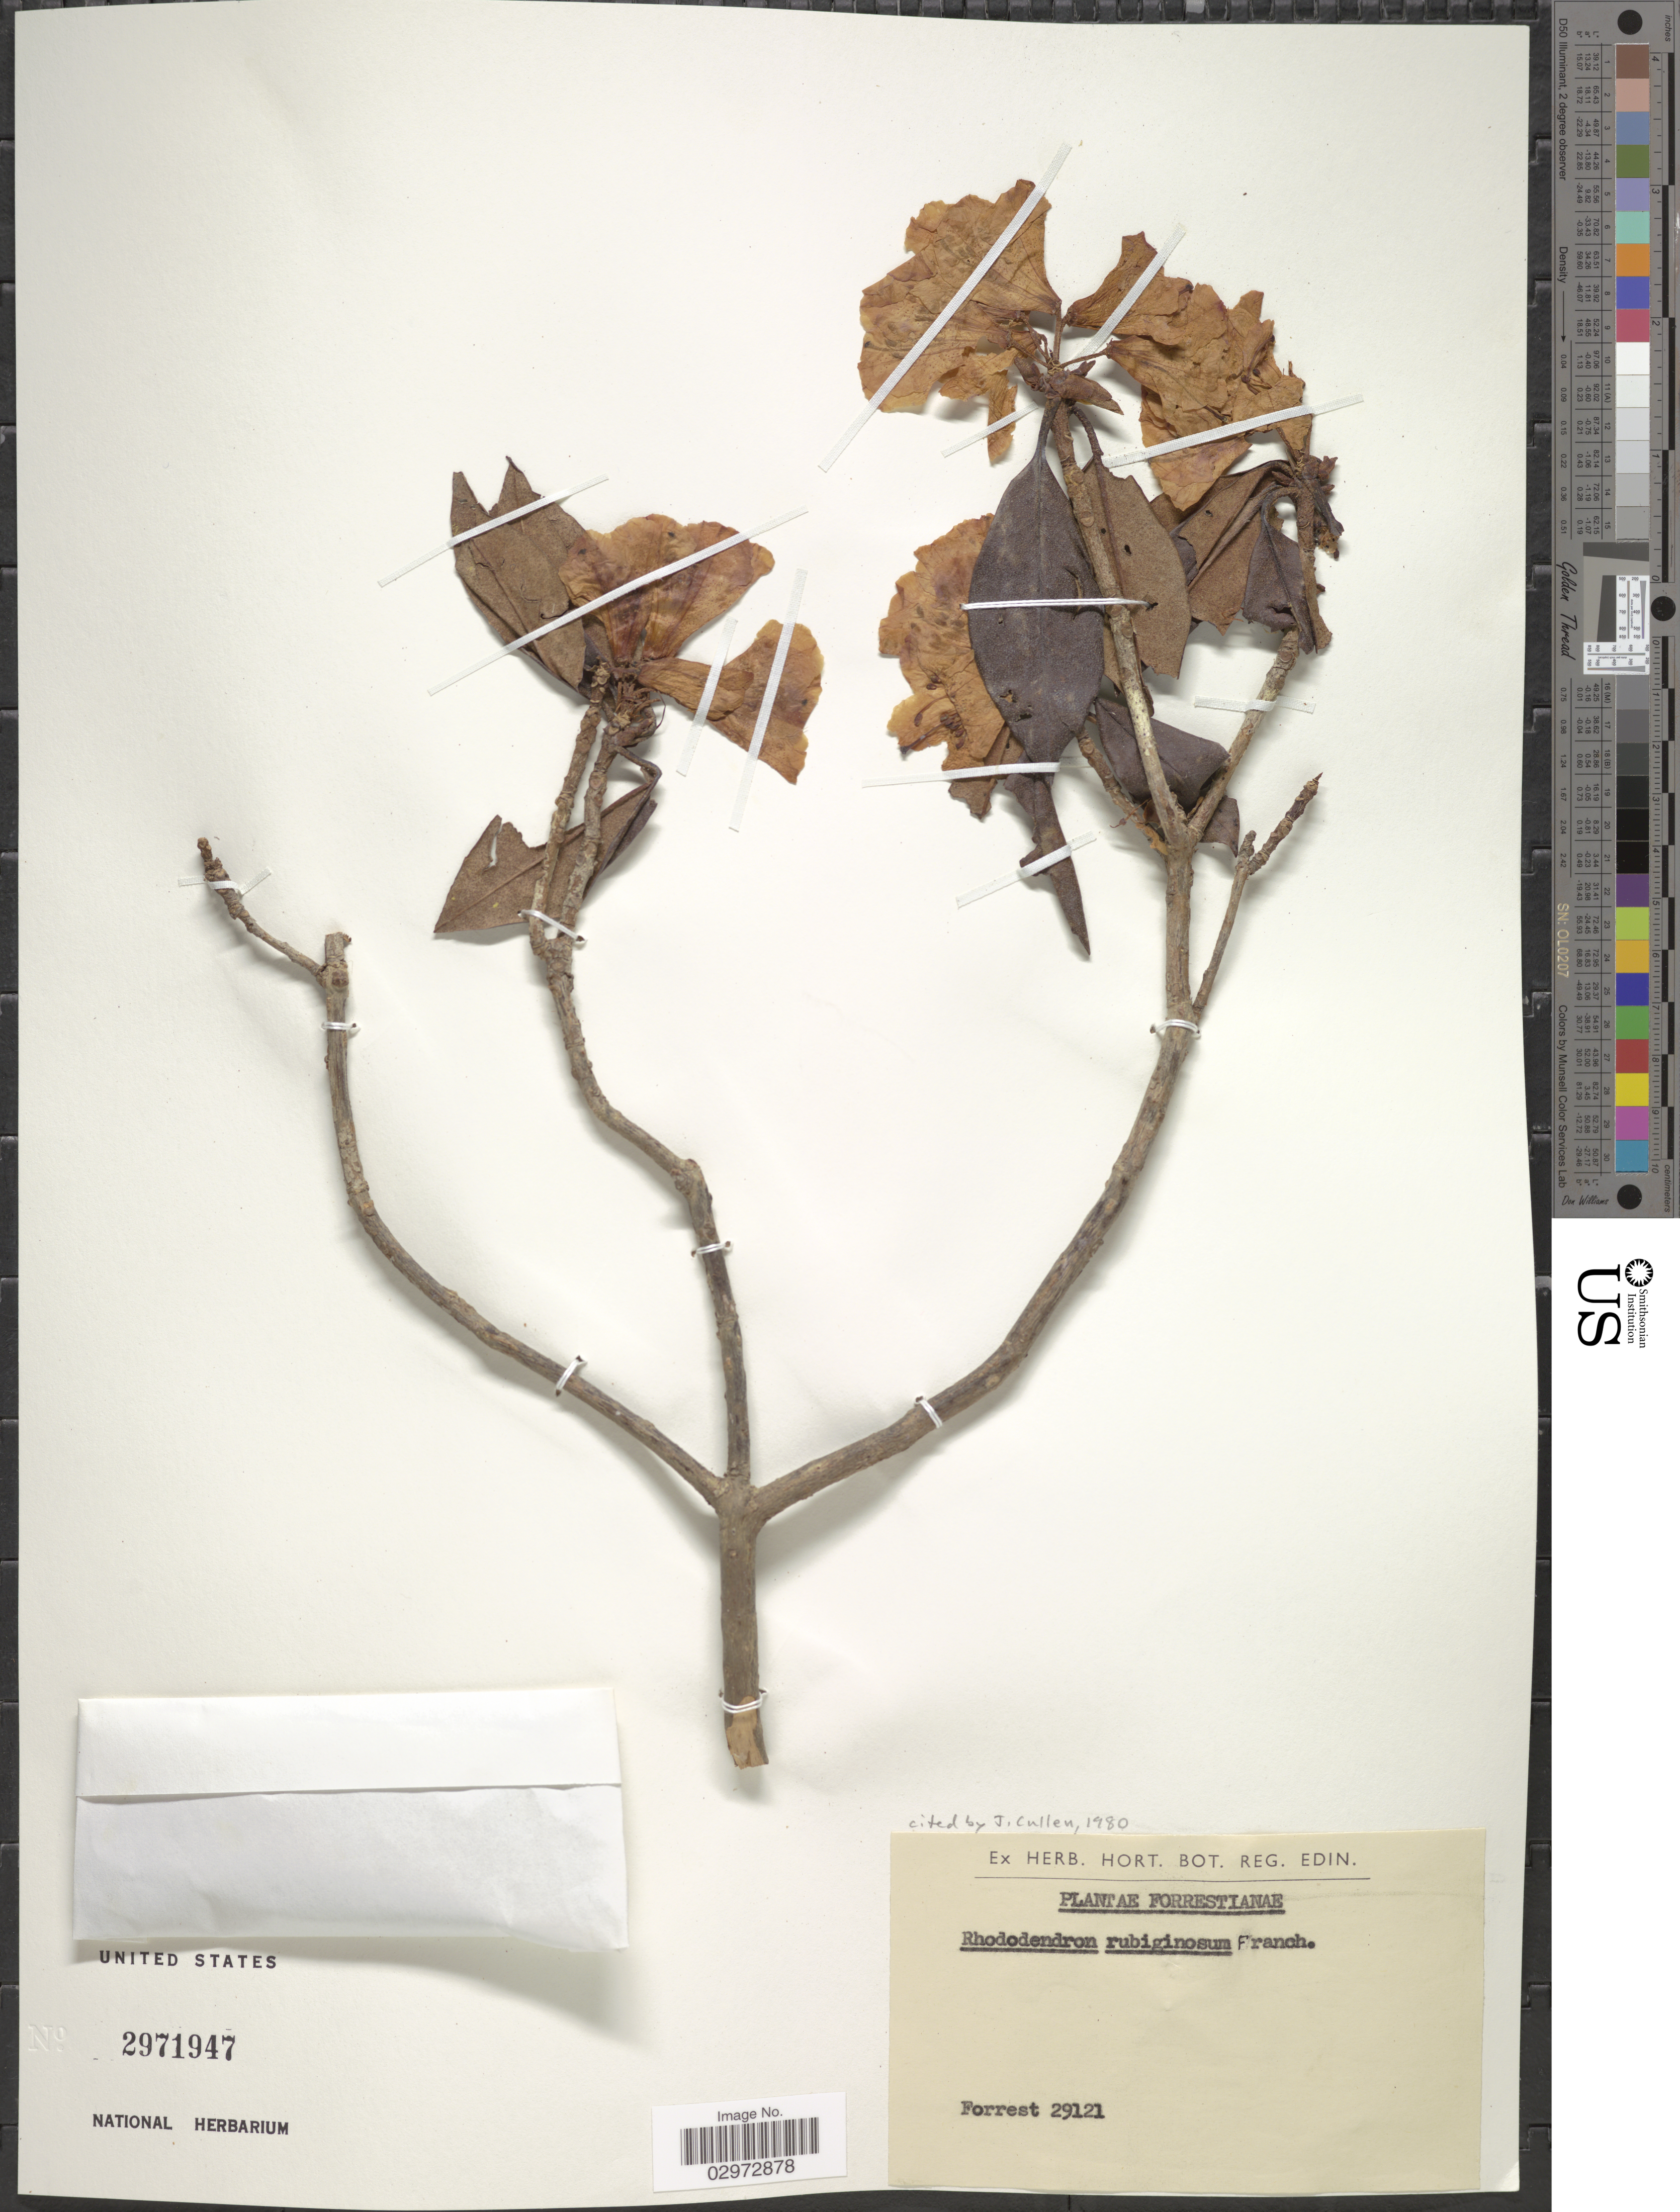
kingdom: Plantae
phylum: Tracheophyta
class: Magnoliopsida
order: Ericales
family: Ericaceae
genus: Rhododendron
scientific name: Rhododendron rubiginosum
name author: Franch.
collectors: -. Forrest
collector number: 29121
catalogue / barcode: US 2971947